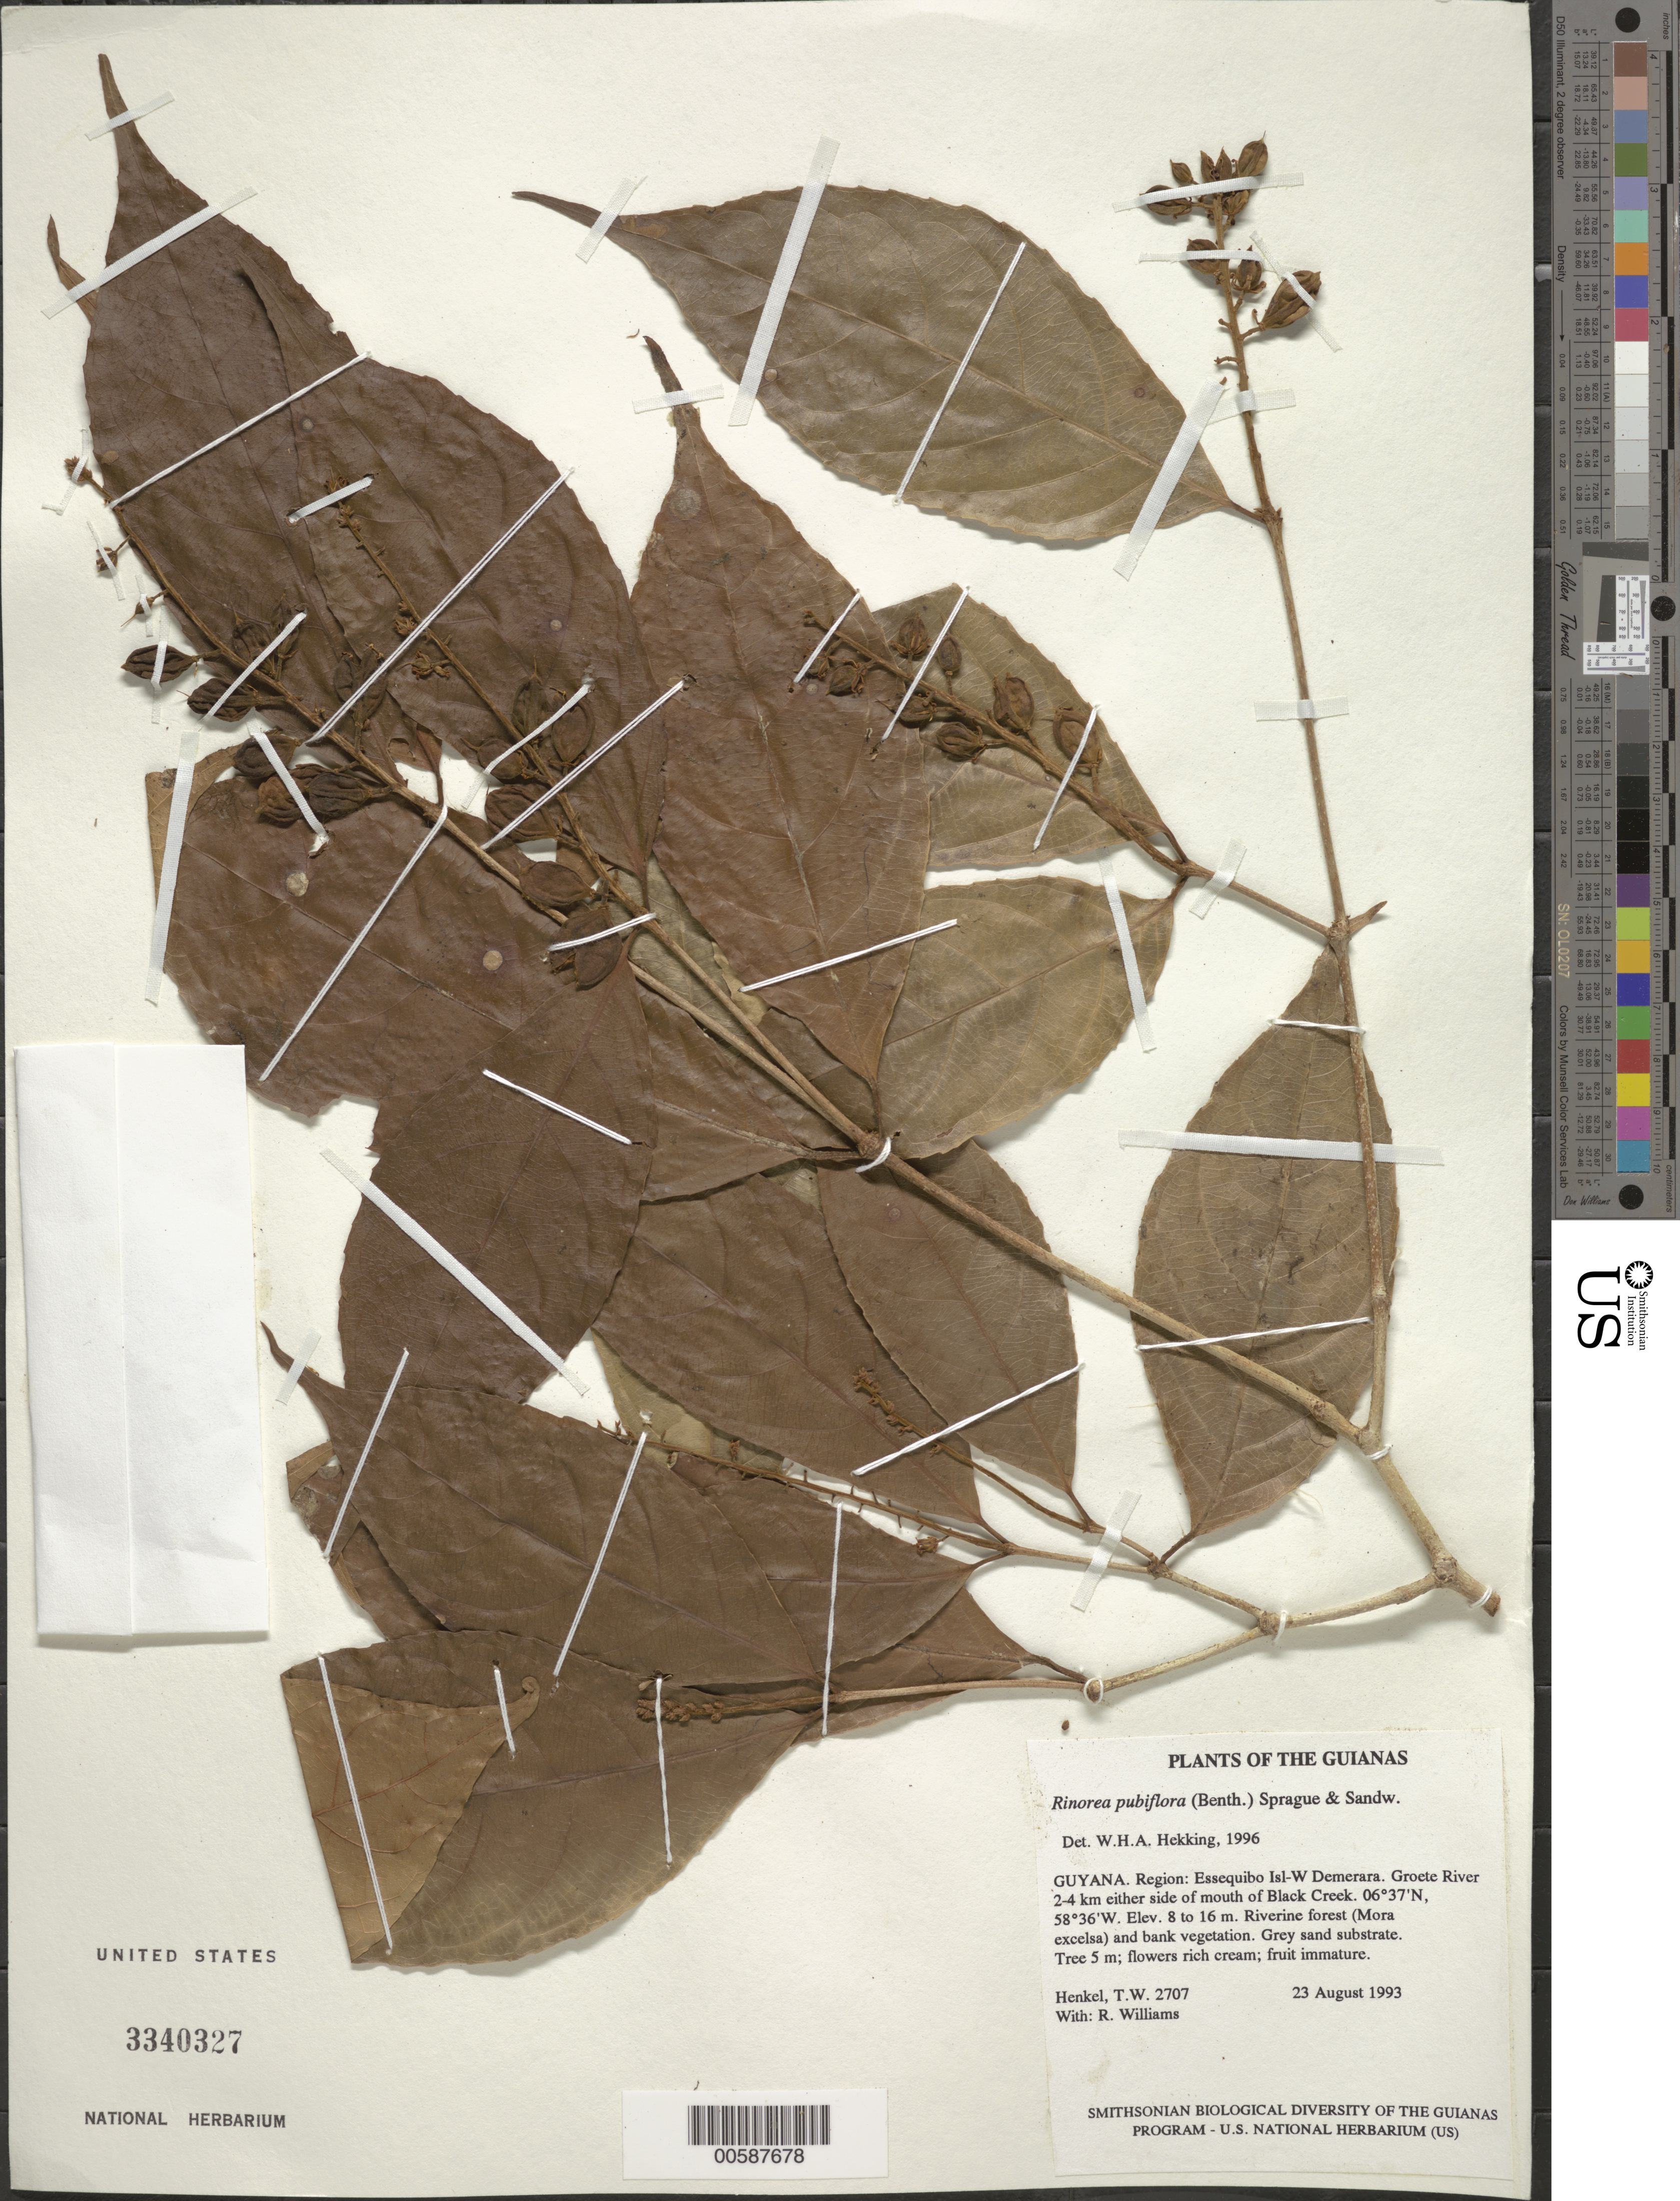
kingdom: Plantae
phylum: Tracheophyta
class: Magnoliopsida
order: Malpighiales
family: Violaceae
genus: Rinorea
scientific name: Rinorea pubiflora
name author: (Benth.) Sprague & Sandwith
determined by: Hekking, W. H. A.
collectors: T. Henkel & R. Williams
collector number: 2707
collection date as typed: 23 August 1993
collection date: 1993-08-23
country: Guyana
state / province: Essequibo Isl-W. Demerara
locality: Groete River 2-4 km either side of mouth of Black Creek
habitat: Riverine forest (Mora excelsa) and bank vegetation. Grey sand substrate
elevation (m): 8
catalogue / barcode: US 3340327